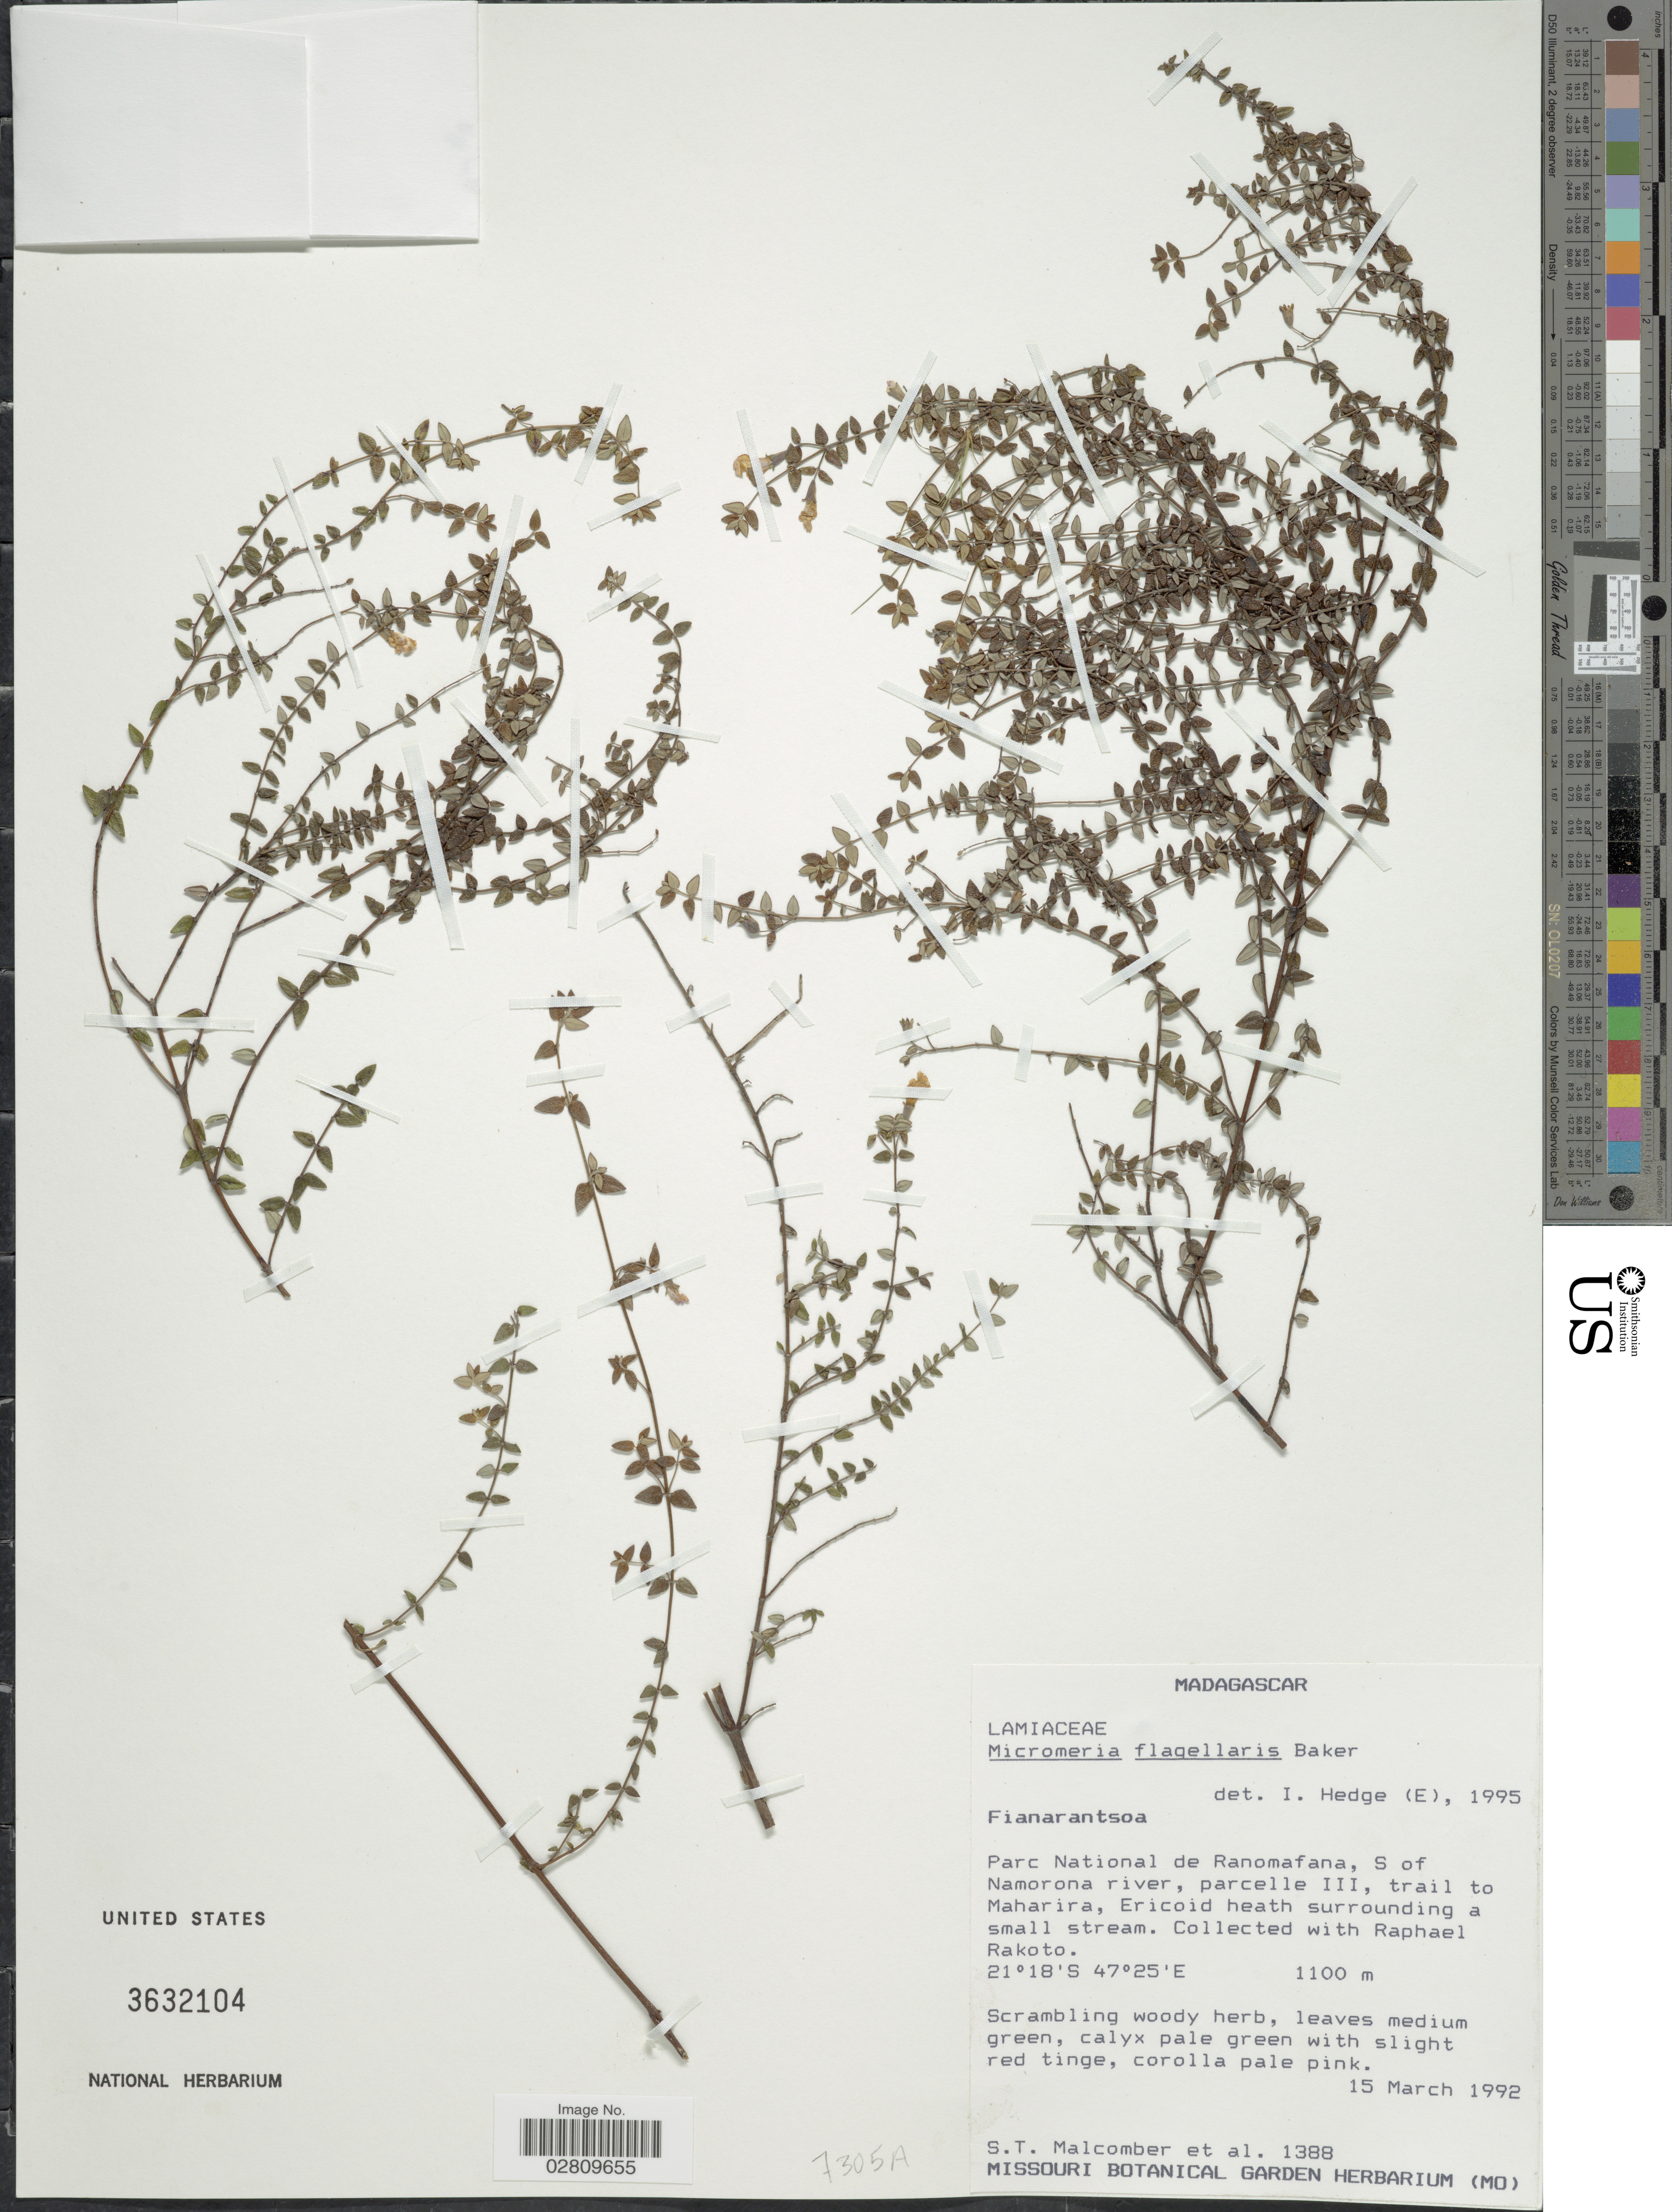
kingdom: Plantae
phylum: Tracheophyta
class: Magnoliopsida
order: Lamiales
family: Lamiaceae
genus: Micromeria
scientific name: Micromeria flagellaris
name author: Baker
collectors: S. T. Malcomber & R. Rakoto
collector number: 1388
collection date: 1992-03-15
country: Madagascar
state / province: Vatovavy Fitovinany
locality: Parc National de Ranomafana, S of Namorana river Ranomafana, S of Namorona river, parcelle III, trail to Maharira.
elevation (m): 1100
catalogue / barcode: US 3632104